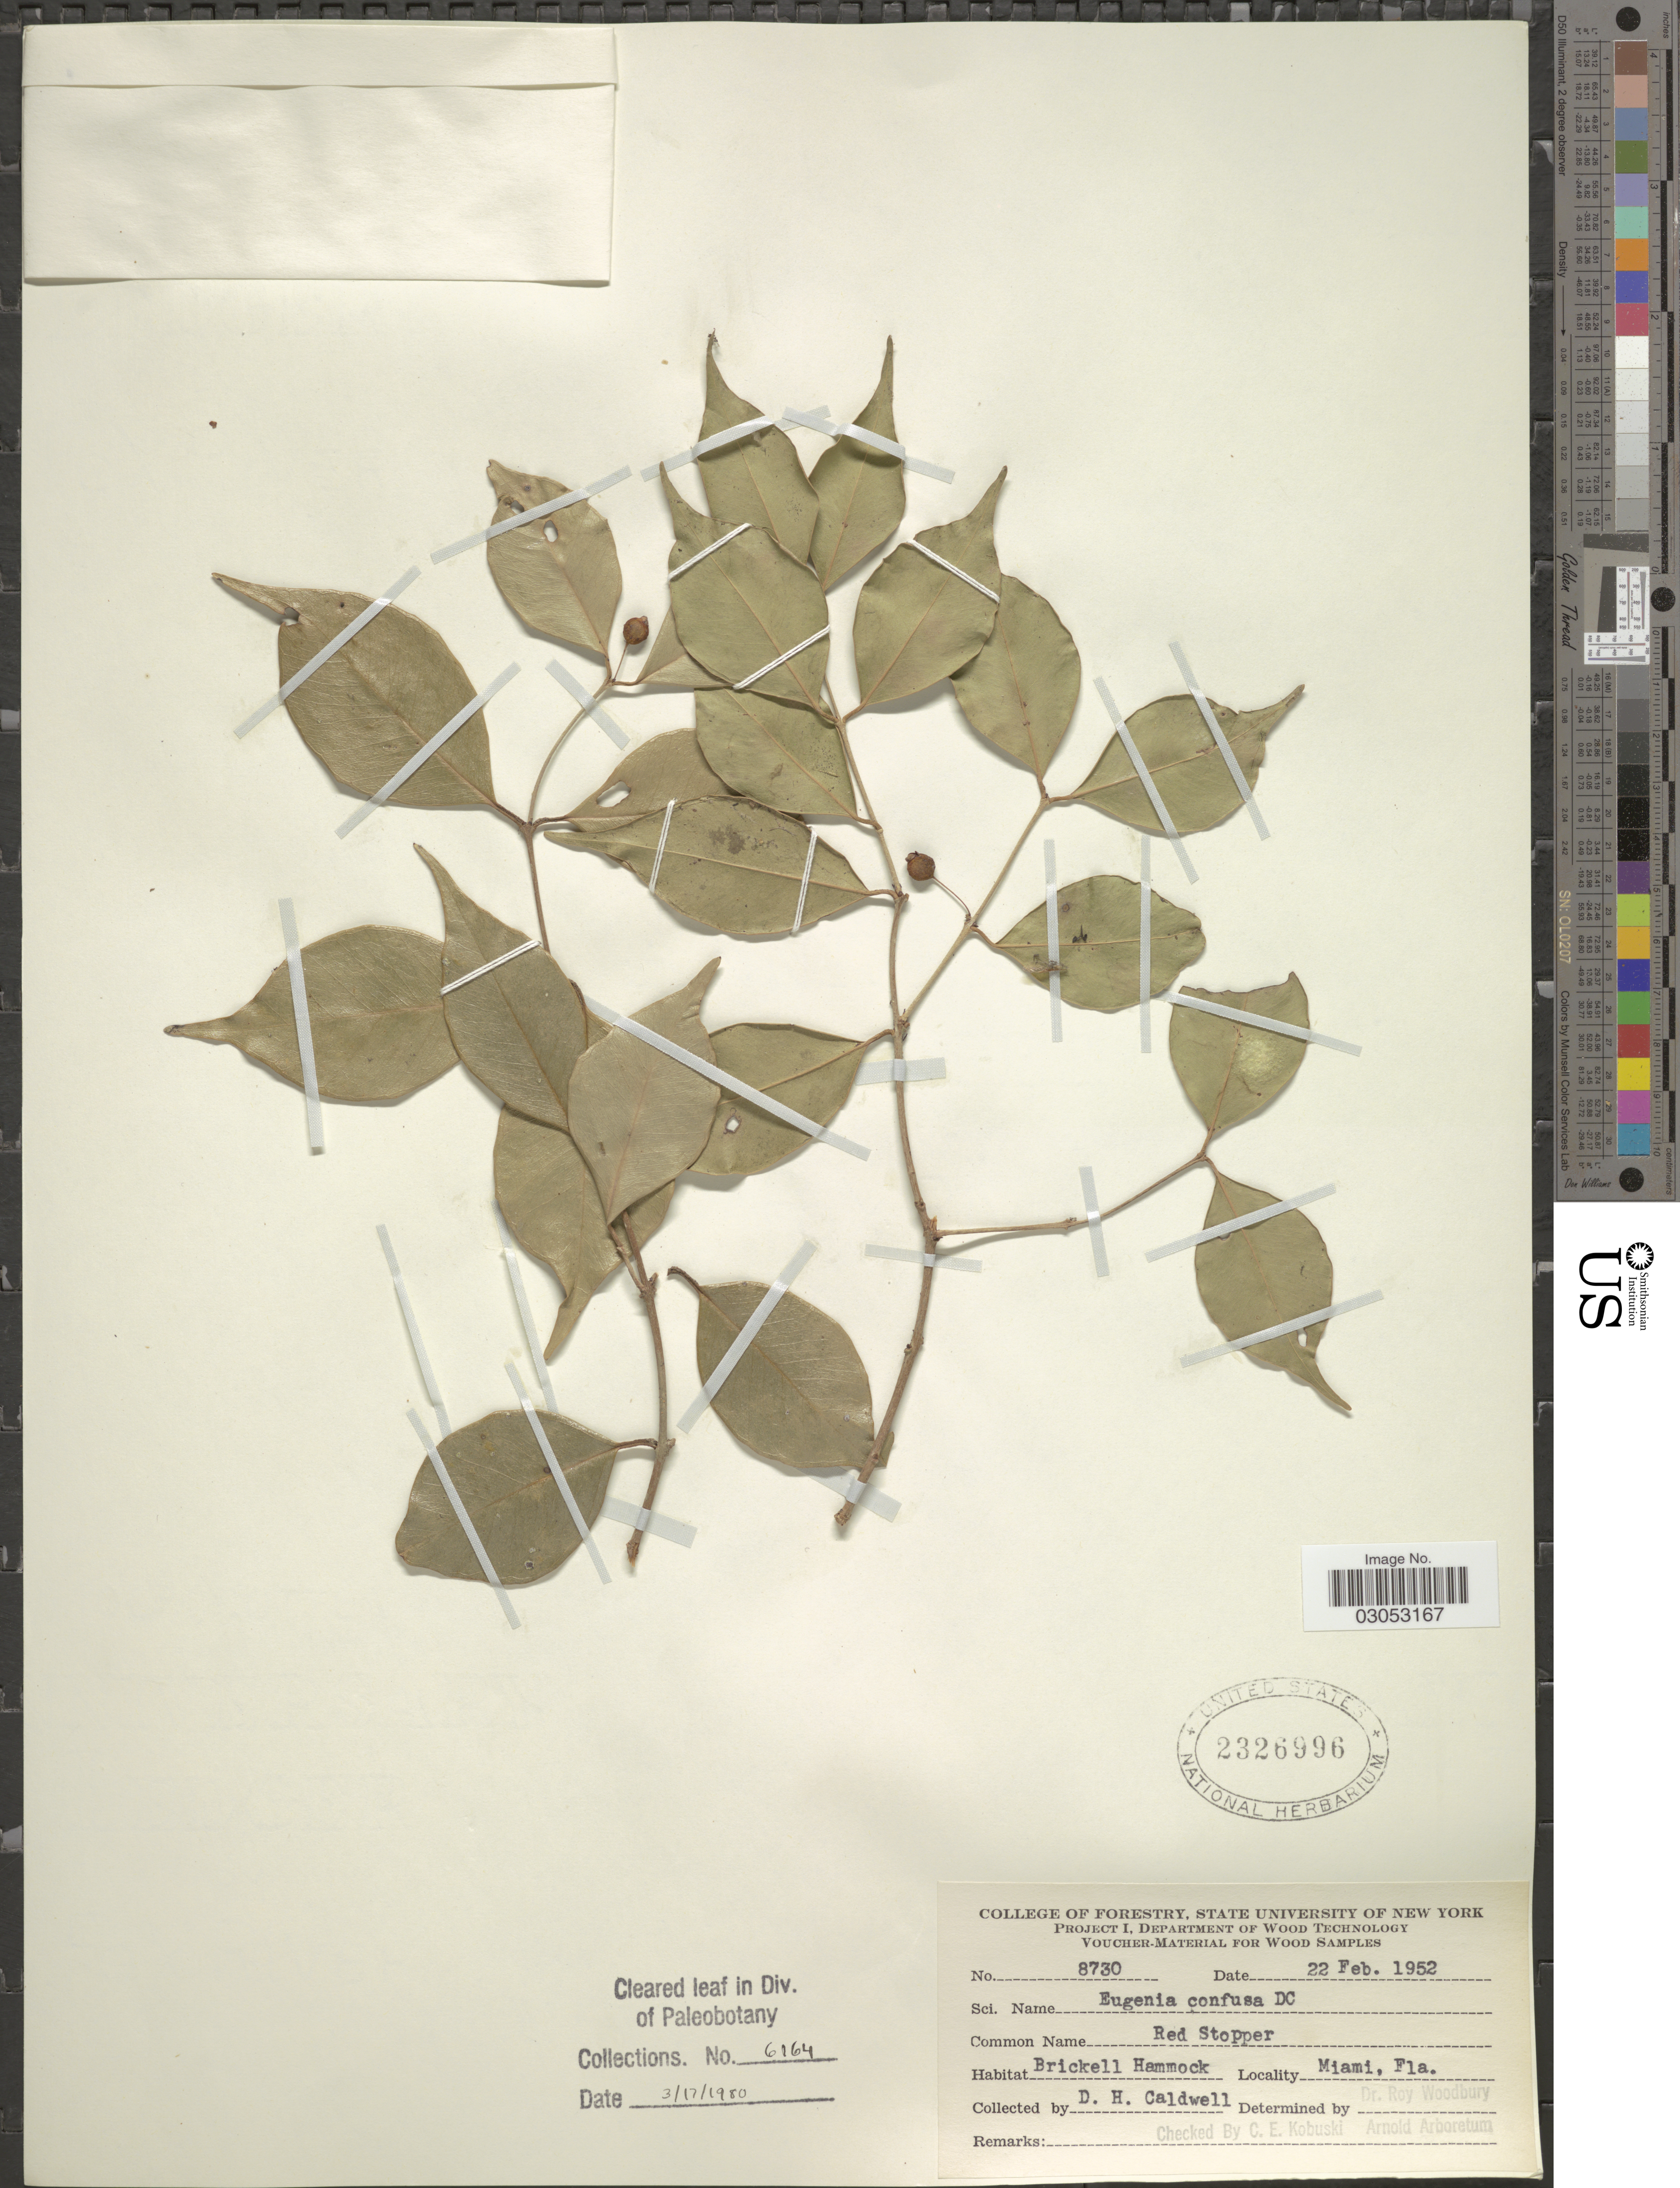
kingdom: Plantae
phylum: Tracheophyta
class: Magnoliopsida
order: Myrtales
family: Myrtaceae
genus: Eugenia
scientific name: Eugenia confusa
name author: DC.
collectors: D. H. Caldwell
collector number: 8730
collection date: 1952-02-22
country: United States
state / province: Florida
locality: Brickell Hammock, Miami.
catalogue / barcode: US 2326996